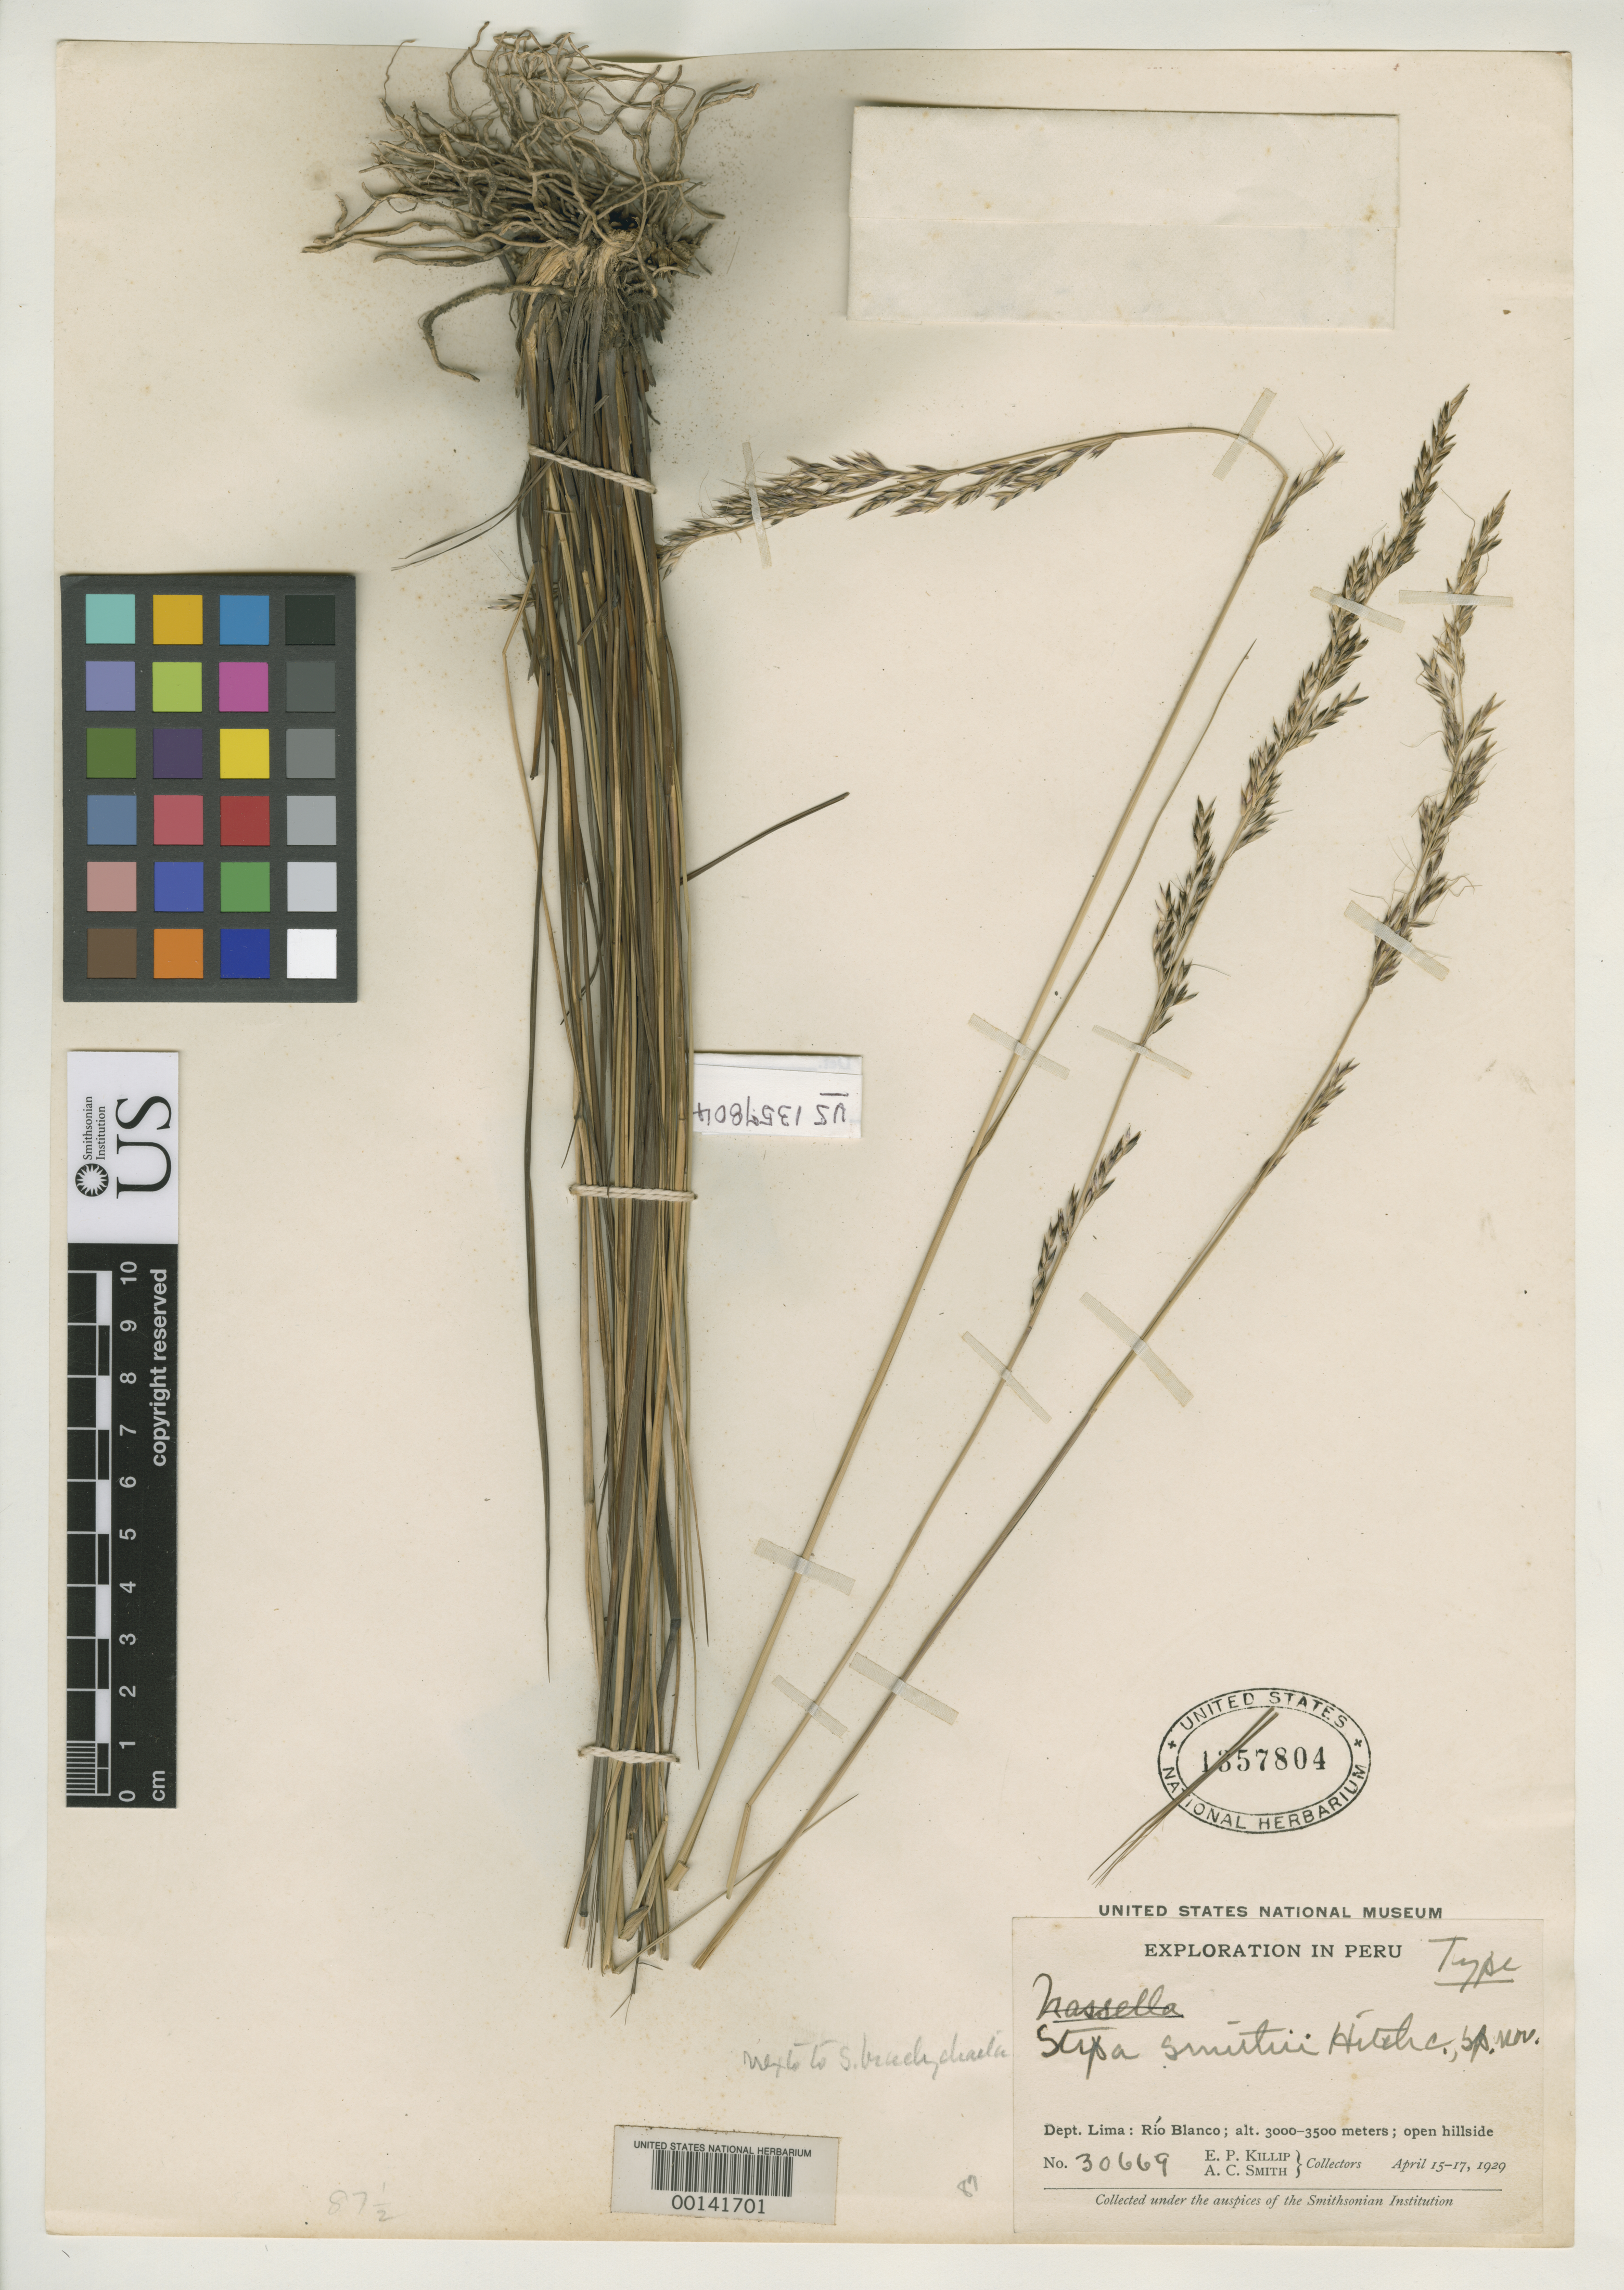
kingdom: Plantae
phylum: Tracheophyta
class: Liliopsida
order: Poales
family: Poaceae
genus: Stipa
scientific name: Stipa smithii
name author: Hitchc.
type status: Holotype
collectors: E. P. Killip & A. C. Smith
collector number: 30669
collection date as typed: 15 Apr 1929 to 17 Apr 1929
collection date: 1929-04-15/1929-04-17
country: Peru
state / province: Lima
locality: Rio Blanco.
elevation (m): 3000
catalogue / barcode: US 1357804